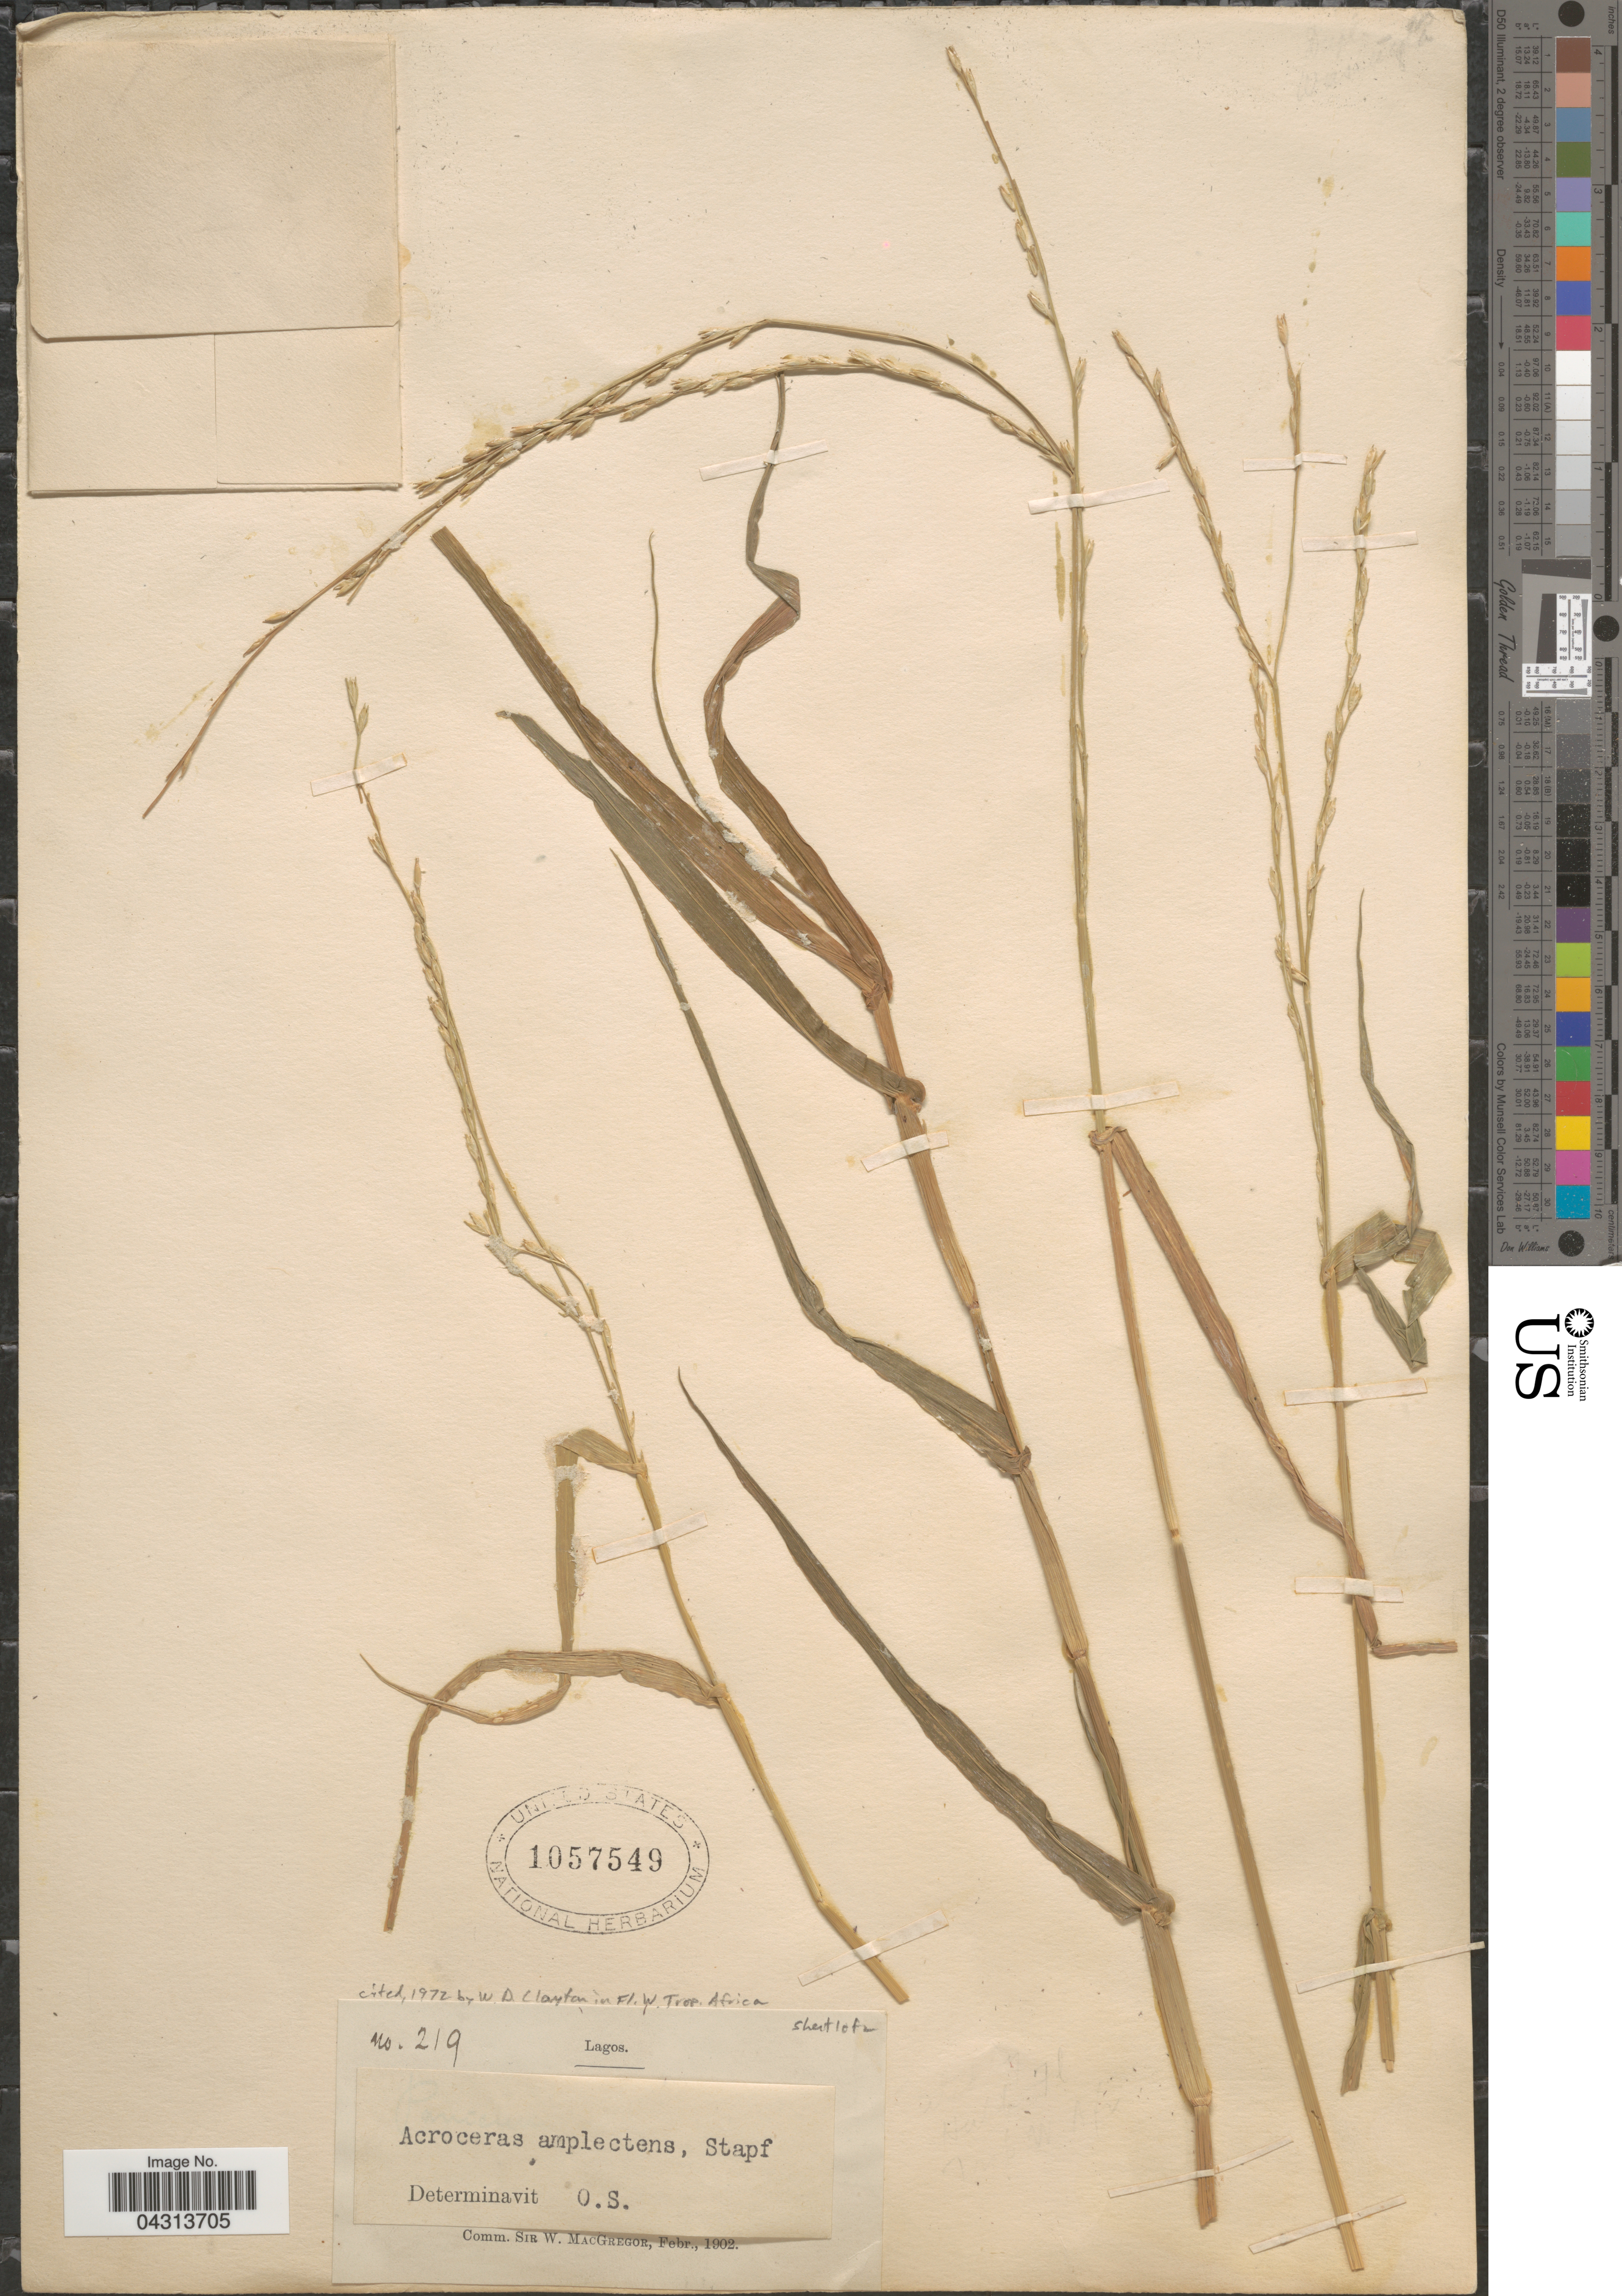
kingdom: Plantae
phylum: Tracheophyta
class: Liliopsida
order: Poales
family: Poaceae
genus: Acroceras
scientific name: Acroceras amplectens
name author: Stapf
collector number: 219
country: Nigeria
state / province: Lagos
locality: W. Trop. Africa.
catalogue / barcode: US 1057549